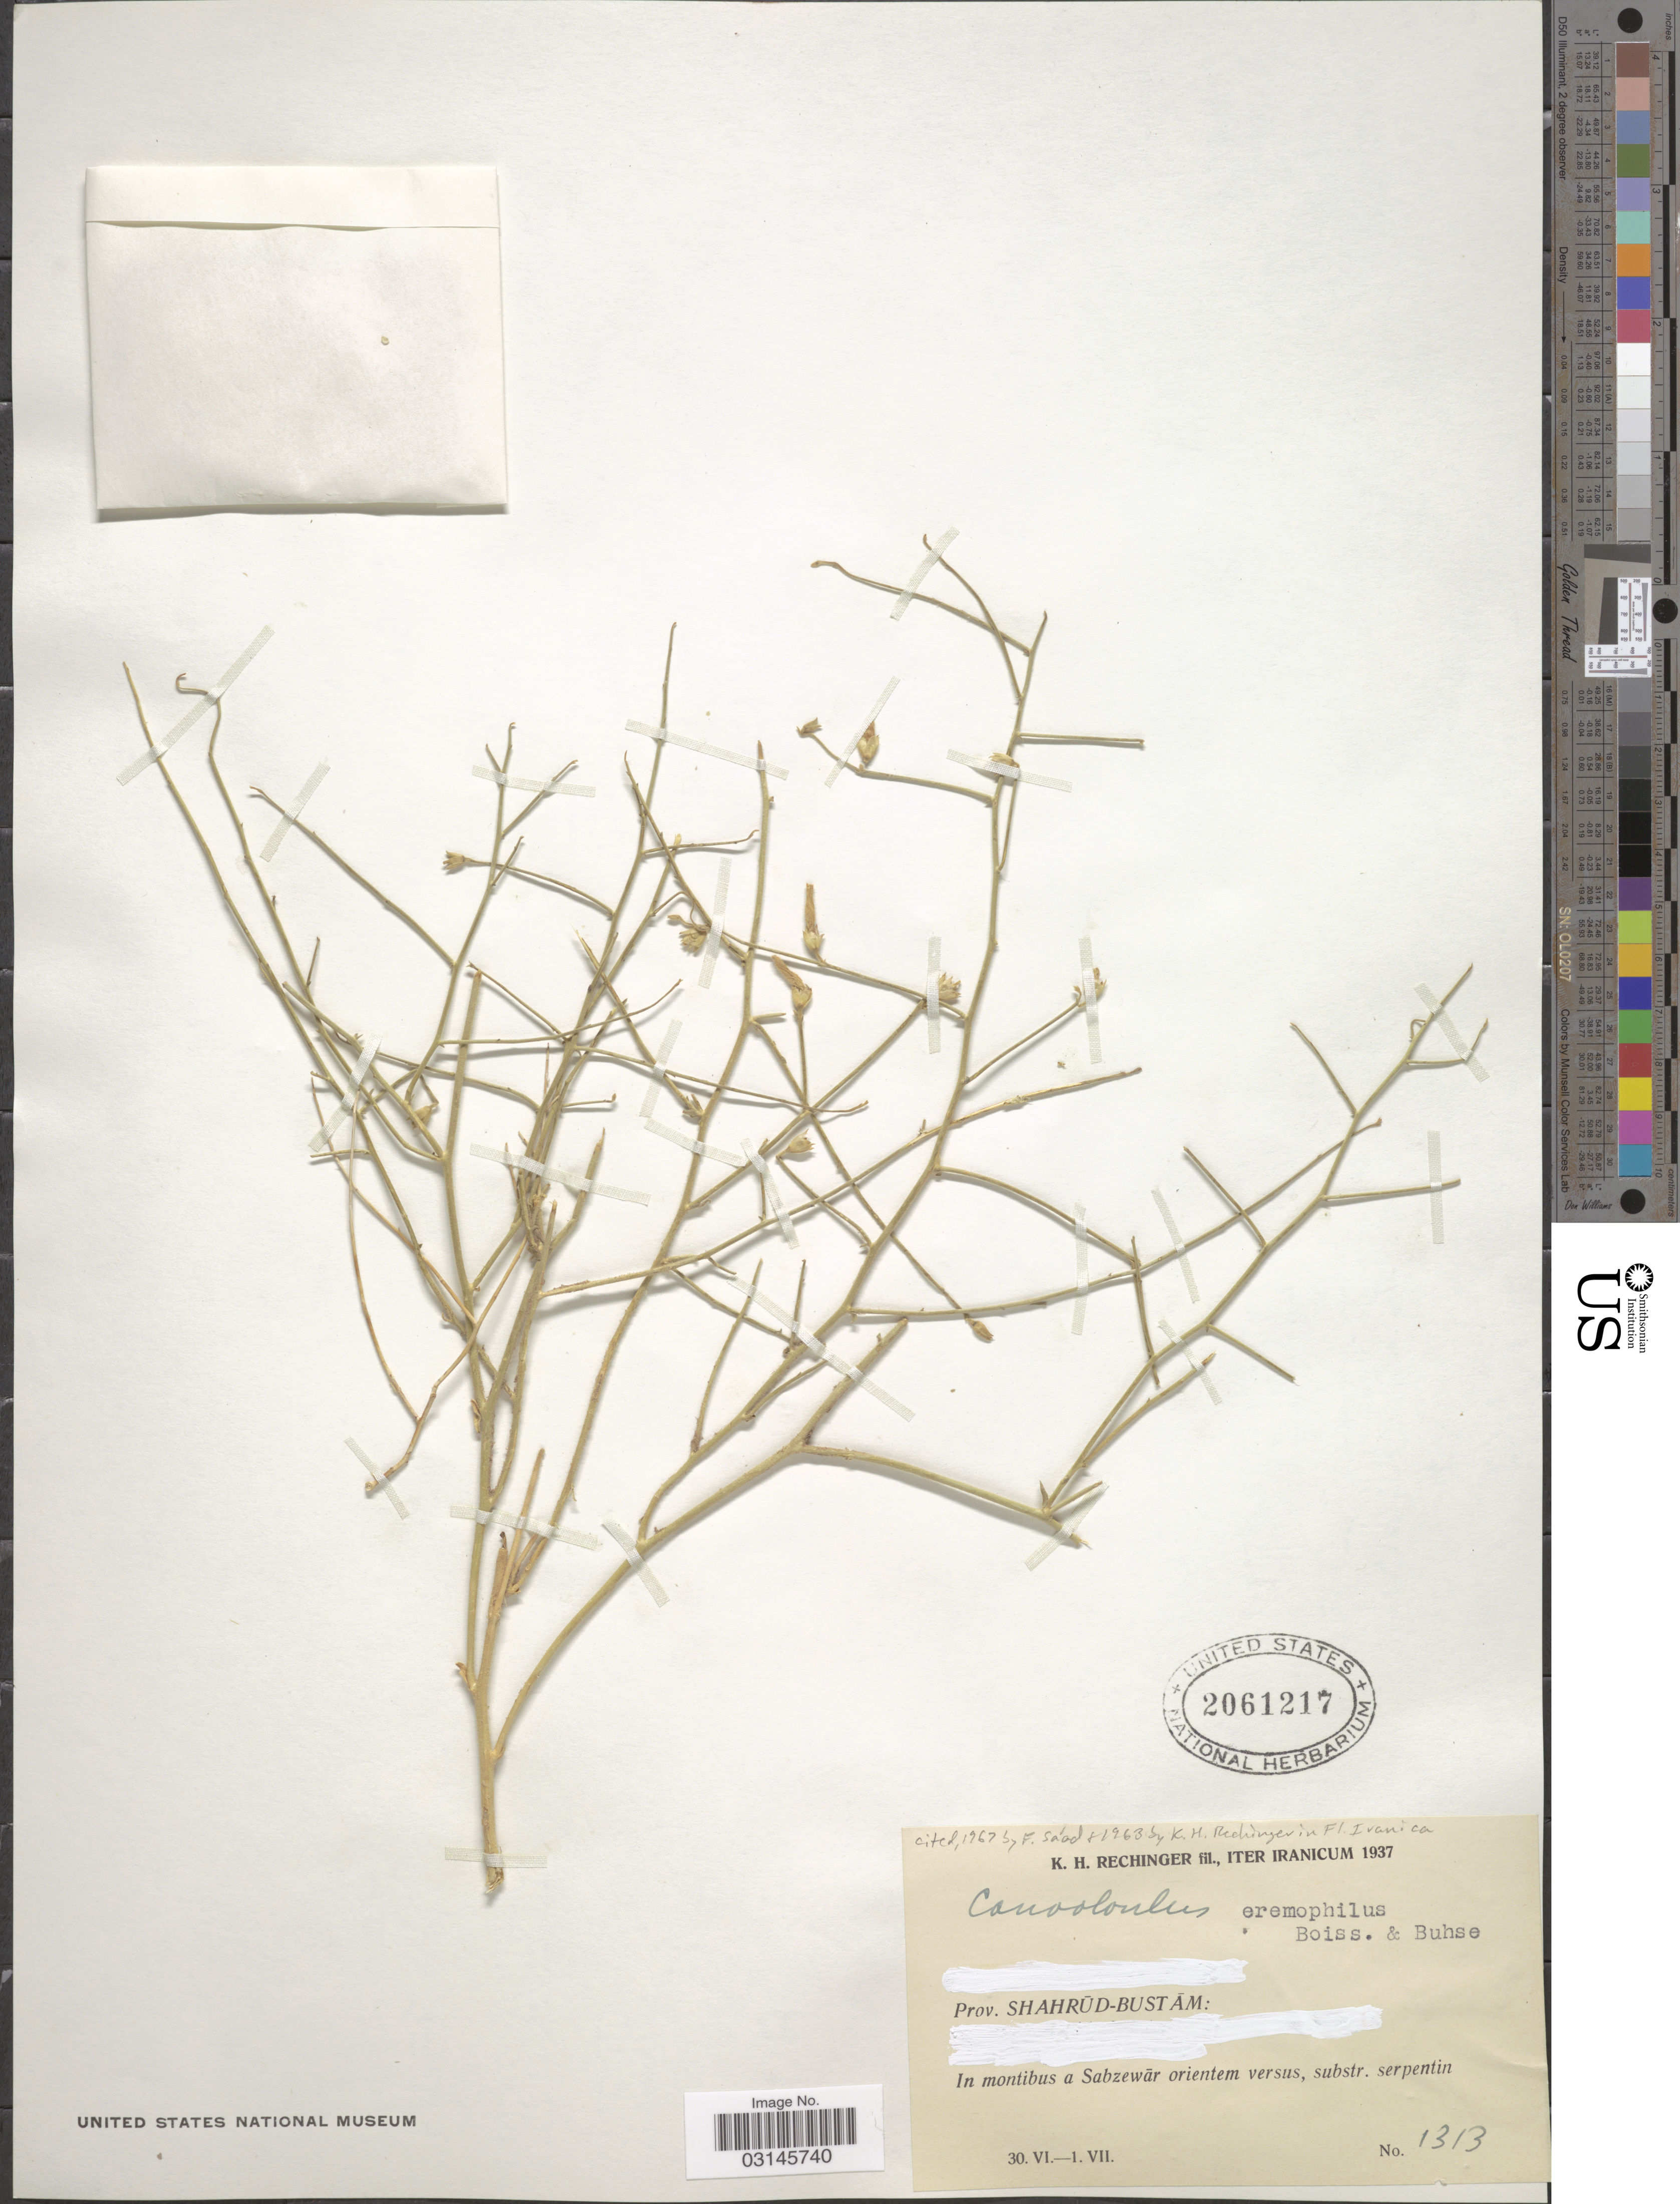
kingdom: Plantae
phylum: Tracheophyta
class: Magnoliopsida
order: Solanales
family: Convolvulaceae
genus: Convolvulus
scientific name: Convolvulus eremophilus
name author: Boiss. & Buhse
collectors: K. H. Rechinger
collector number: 1313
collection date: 1937-06-30/1937-07-01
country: Iran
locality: Prov. Shahrūd-Bustām: In montibus a Sabzewār orientem versus.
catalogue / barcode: US 2061217